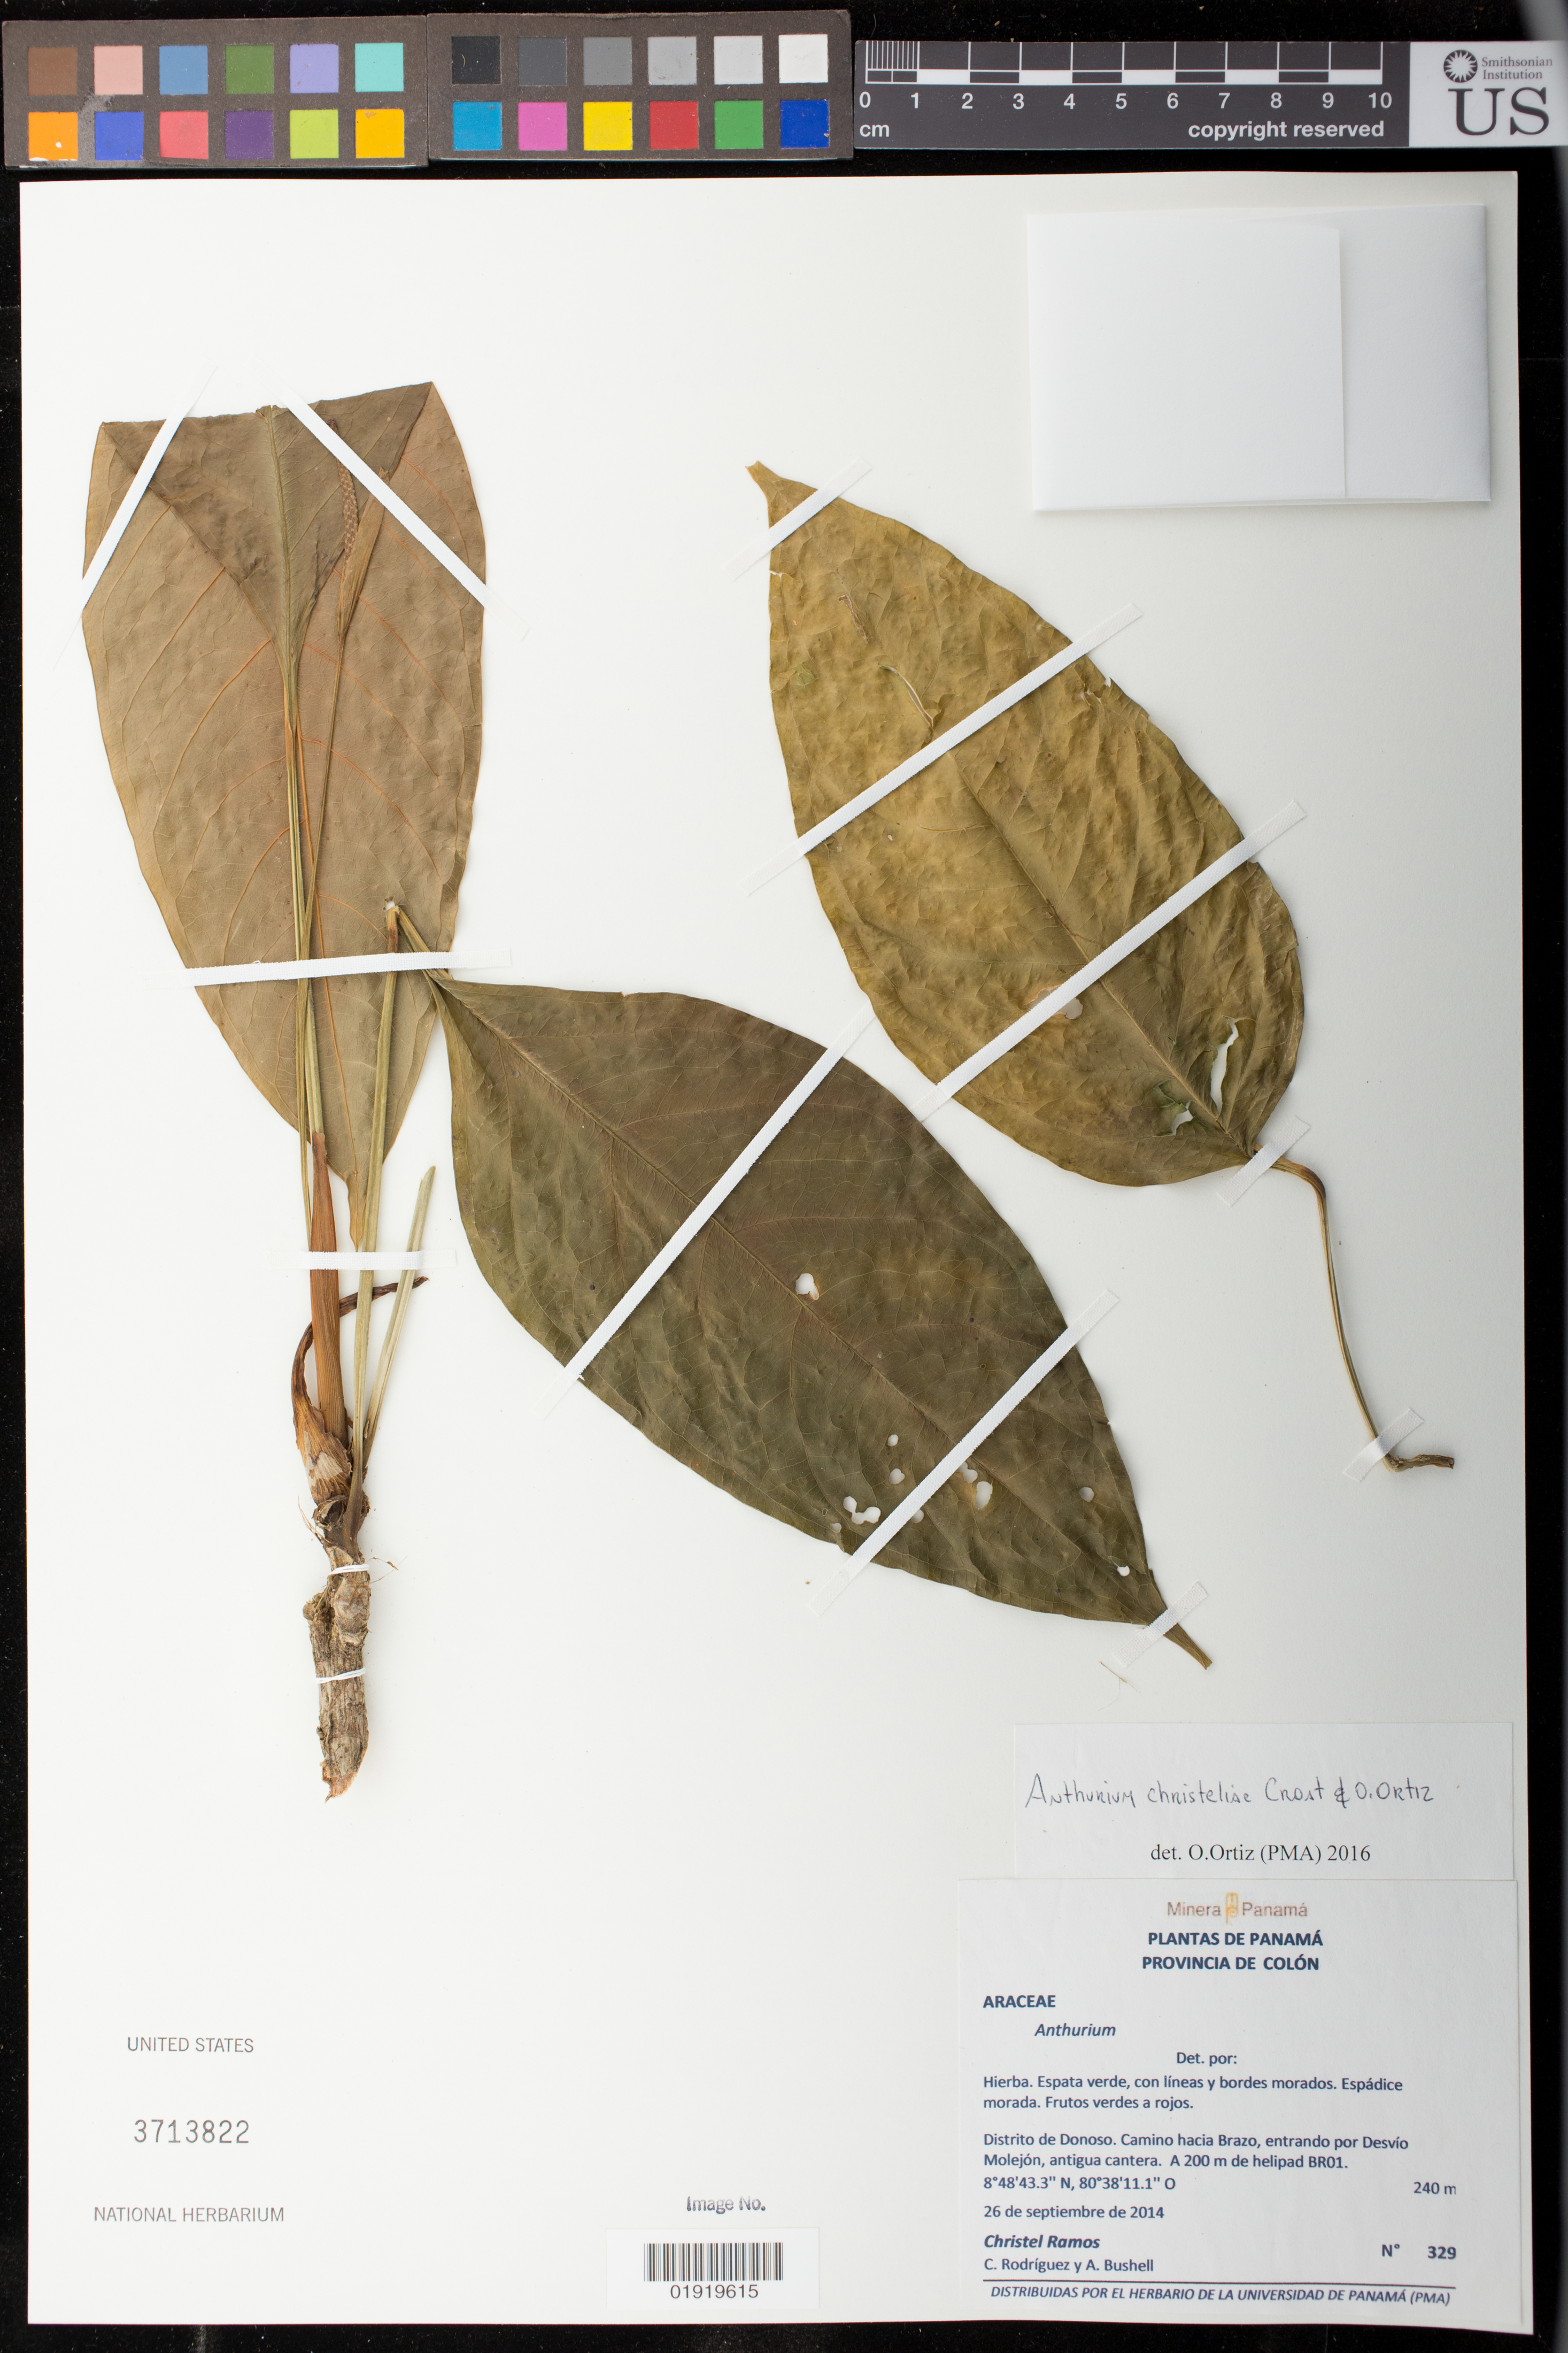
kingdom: Plantae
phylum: Tracheophyta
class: Liliopsida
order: Alismatales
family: Araceae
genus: Anthurium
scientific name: Anthurium christeliae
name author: Croat & O. Ortiz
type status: Isotype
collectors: C. Ramos, C. Rodríguez & A. Bushell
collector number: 329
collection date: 2014-09-26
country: Panama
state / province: Colón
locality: Provincia de Colón. Distrito de Donoso. Camino hacia Brazo, entrando por Desvío Molejón, antigua cantera. A 200 m de helipad BR01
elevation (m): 240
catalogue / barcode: US 3713822